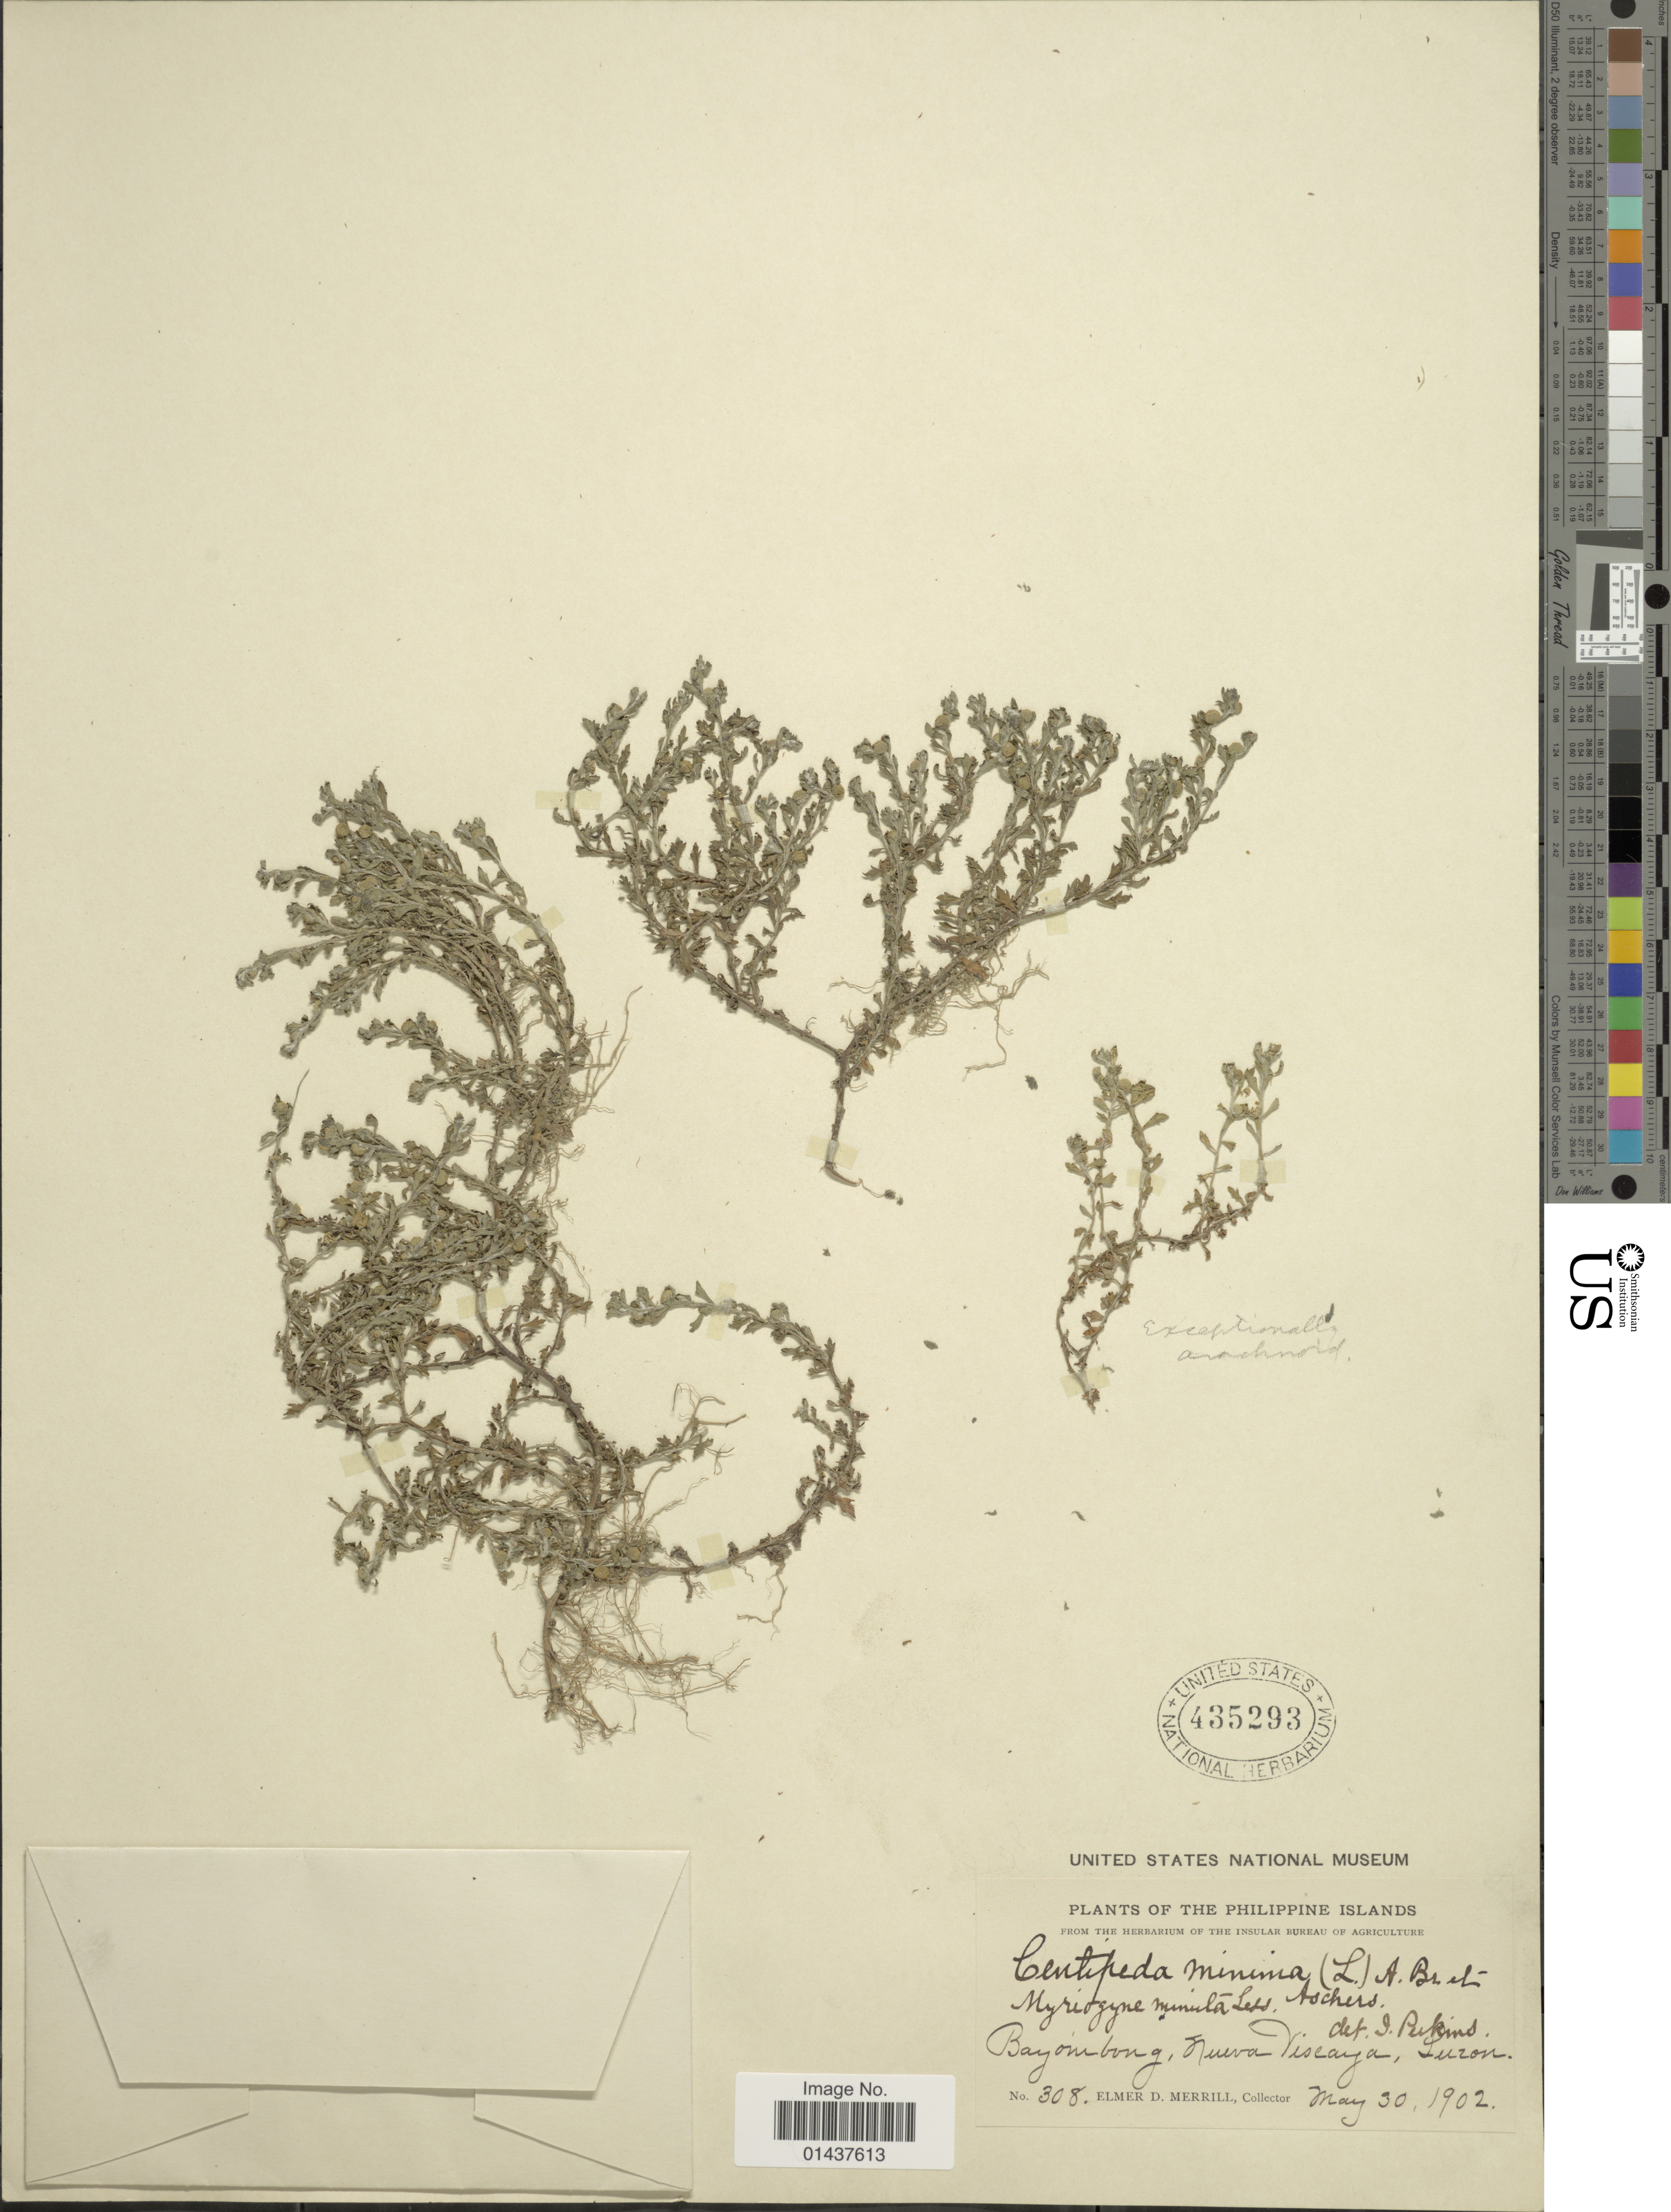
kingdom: Plantae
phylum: Tracheophyta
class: Magnoliopsida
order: Asterales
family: Asteraceae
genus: Centipeda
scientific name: Centipeda minima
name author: (L.) A. Braun & Asch.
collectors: E. D. Merrill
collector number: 308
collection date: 1902-05-30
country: Philippines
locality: Bayombong, Nueva Viscaya, Luzon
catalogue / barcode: US 435293